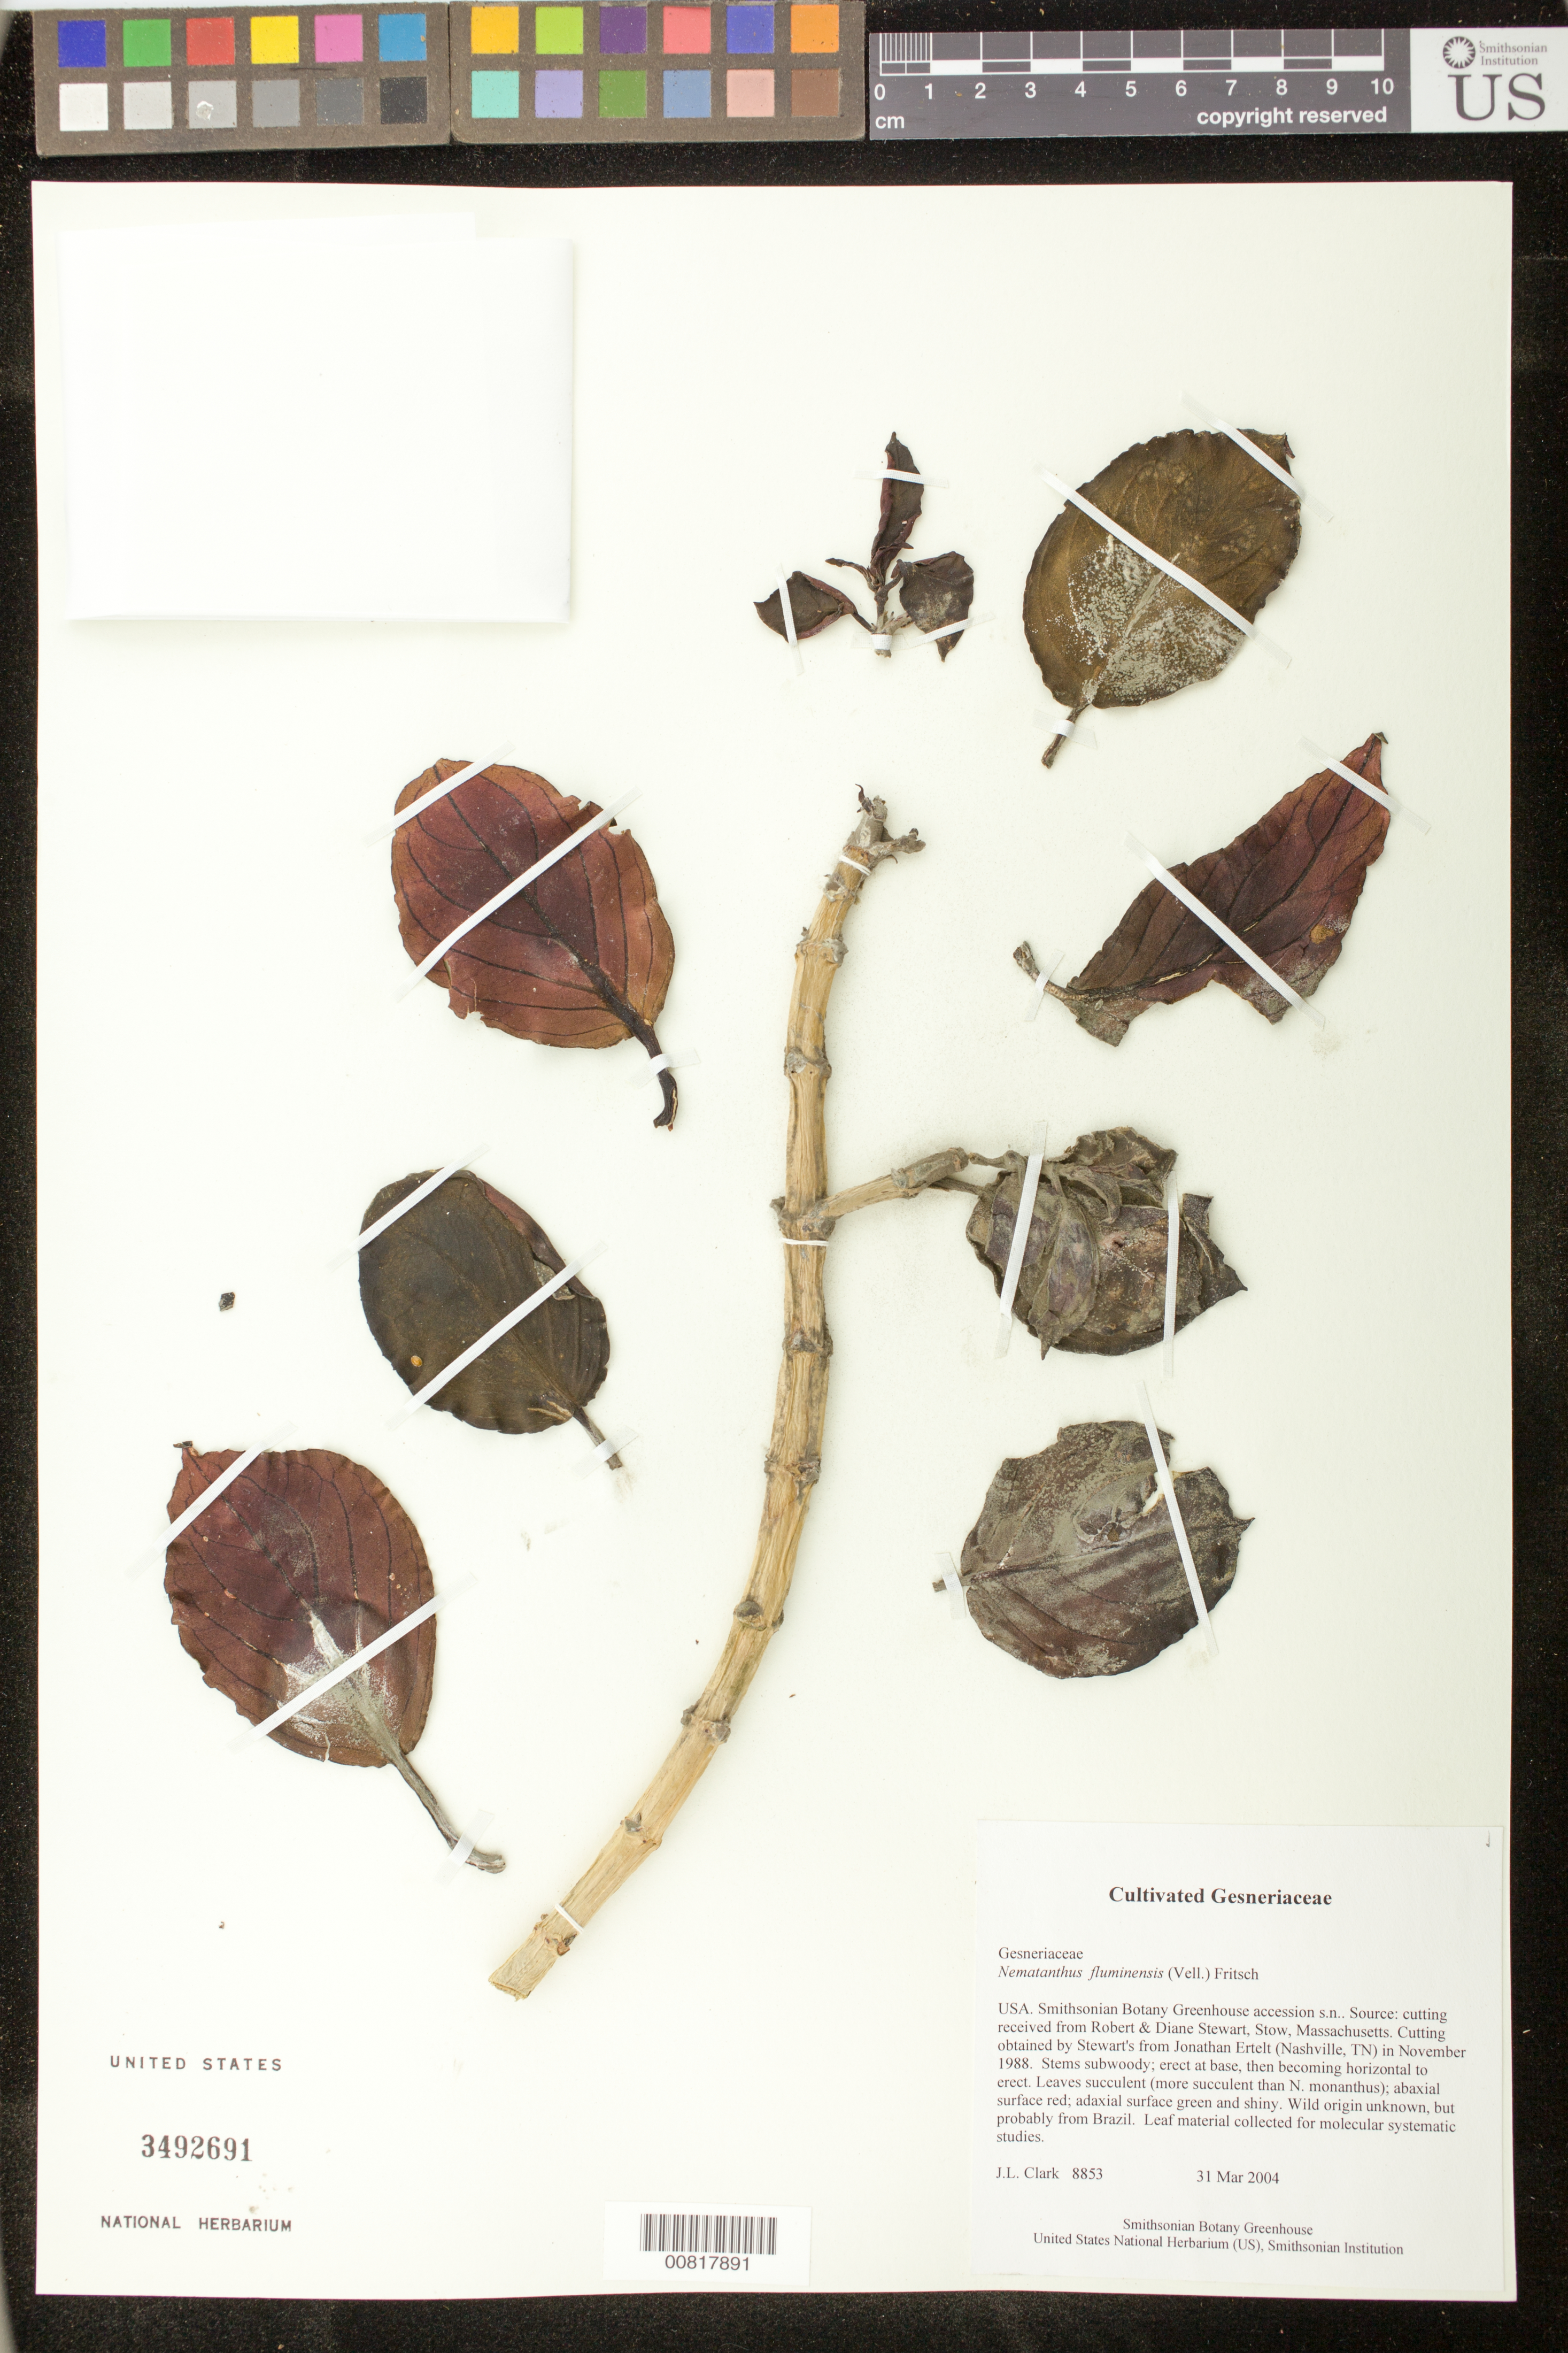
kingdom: Plantae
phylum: Tracheophyta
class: Magnoliopsida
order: Lamiales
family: Gesneriaceae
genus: Nematanthus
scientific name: Nematanthus fluminensis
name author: (Vell.) Fritsch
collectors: J. L. Clark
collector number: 8853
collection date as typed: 31 Mar 2004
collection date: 2004-03-31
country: United States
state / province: District of Columbia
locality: Botany Research Greenhouses, Smithsonian Institution, Washington, DC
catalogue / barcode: US 3492691